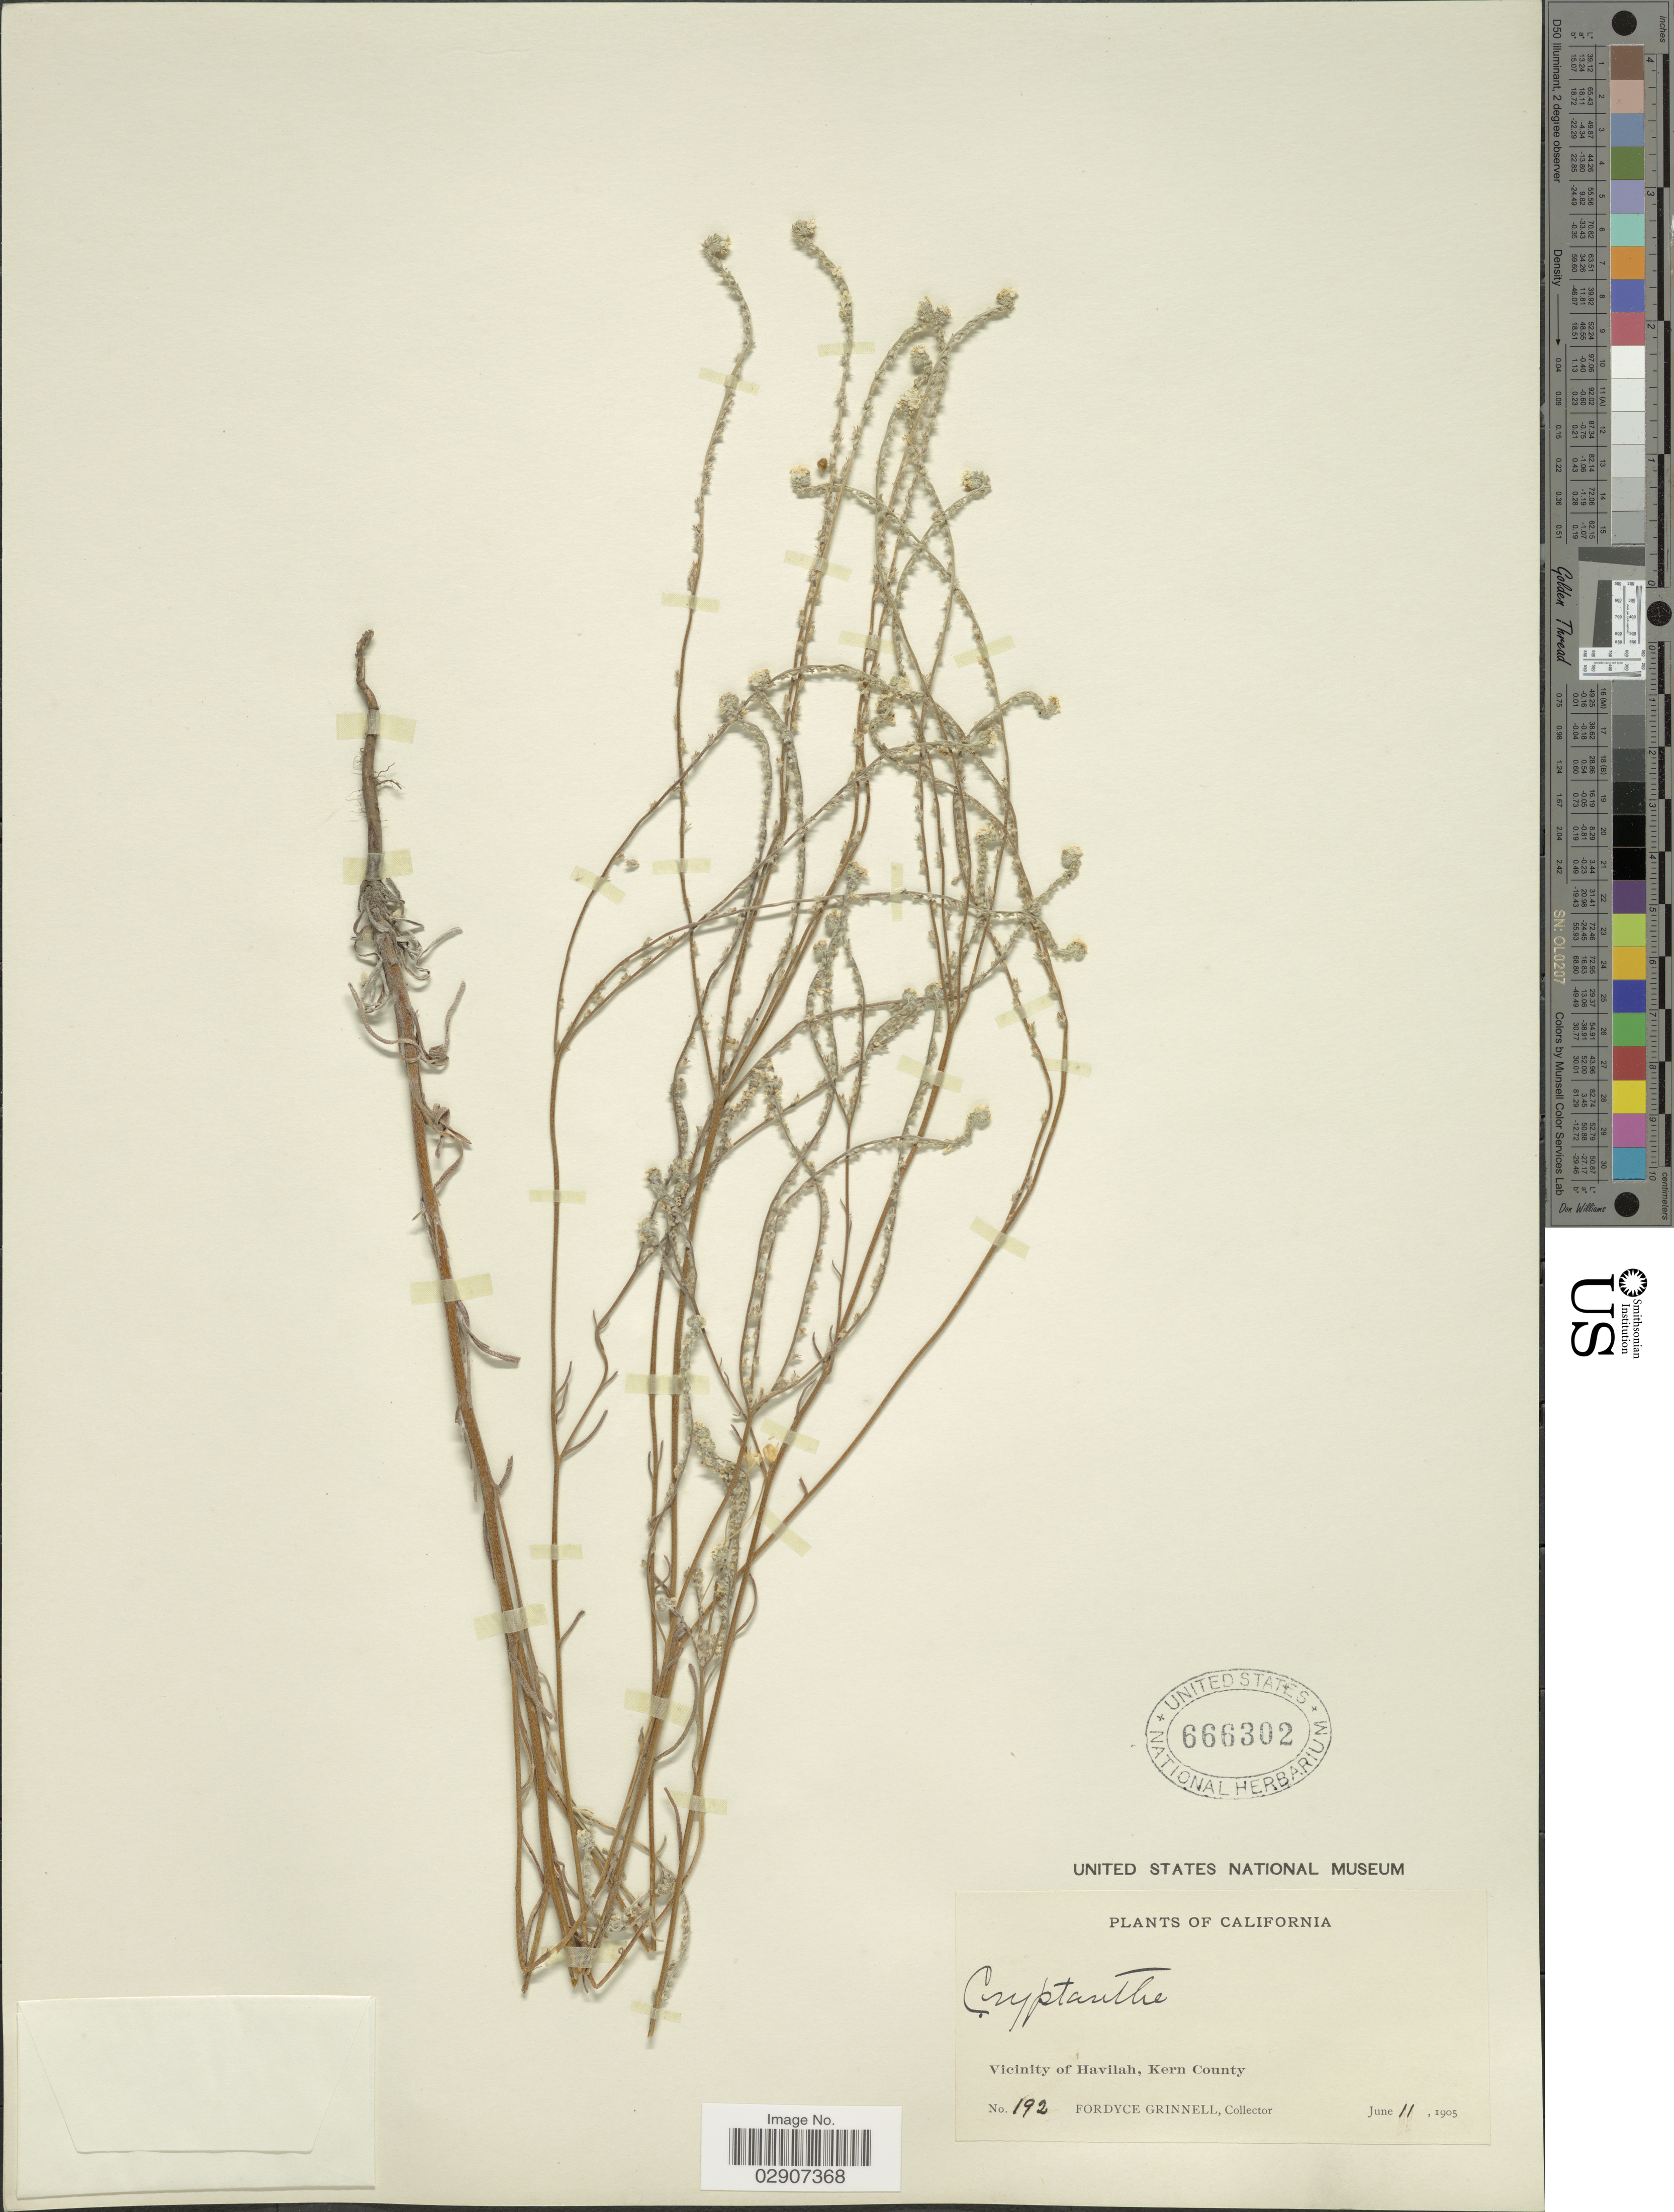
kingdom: Plantae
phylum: Tracheophyta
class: Magnoliopsida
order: Boraginales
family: Boraginaceae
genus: Cryptantha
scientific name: Cryptantha flaccida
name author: (Douglas ex Lehm.) Greene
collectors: F. Grinnell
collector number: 192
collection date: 1905-06-11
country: United States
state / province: California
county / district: Kern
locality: Vicinity of Havilah, Kern County.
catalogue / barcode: US 666302